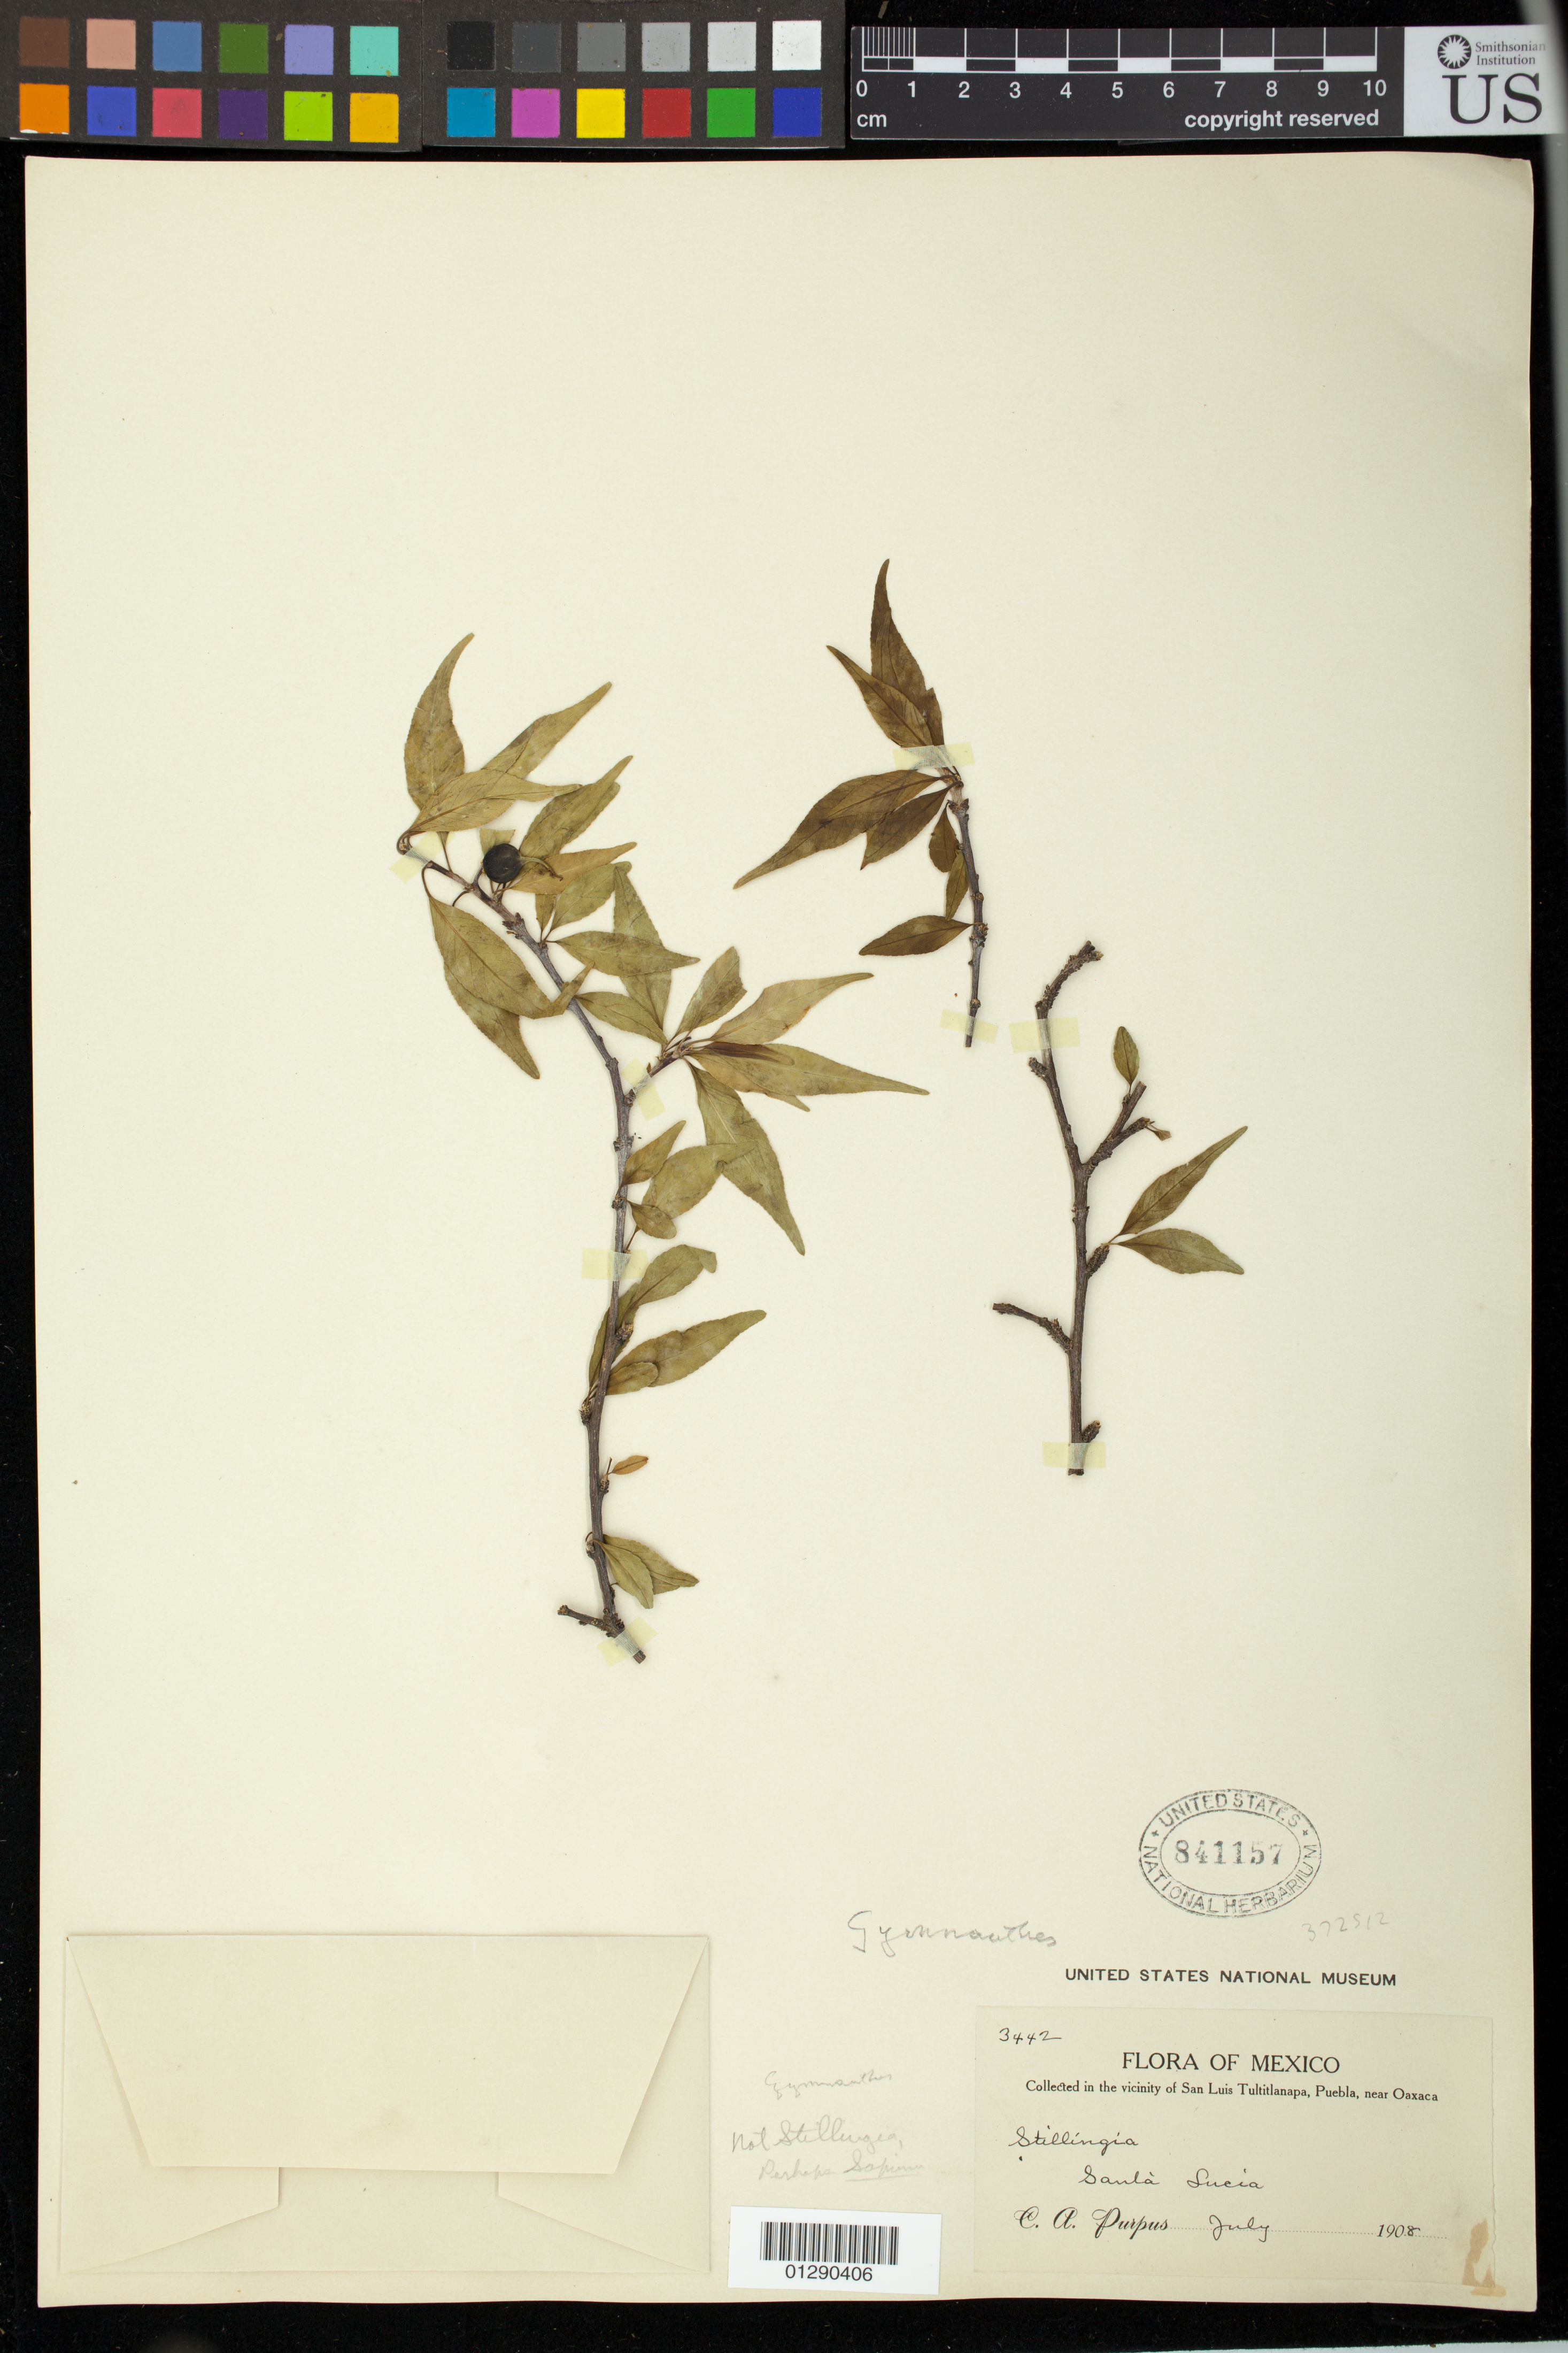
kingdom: Plantae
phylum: Tracheophyta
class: Magnoliopsida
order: Malpighiales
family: Euphorbiaceae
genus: Gymnanthes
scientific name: Gymnanthes sp.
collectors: C. A. Purpus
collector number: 3442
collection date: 1908-07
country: Mexico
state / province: Oaxaca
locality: Santa Lucia, in the vicinity of San Luis Tultitlanapa, Puebla, near Oaxaca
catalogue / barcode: US 841157